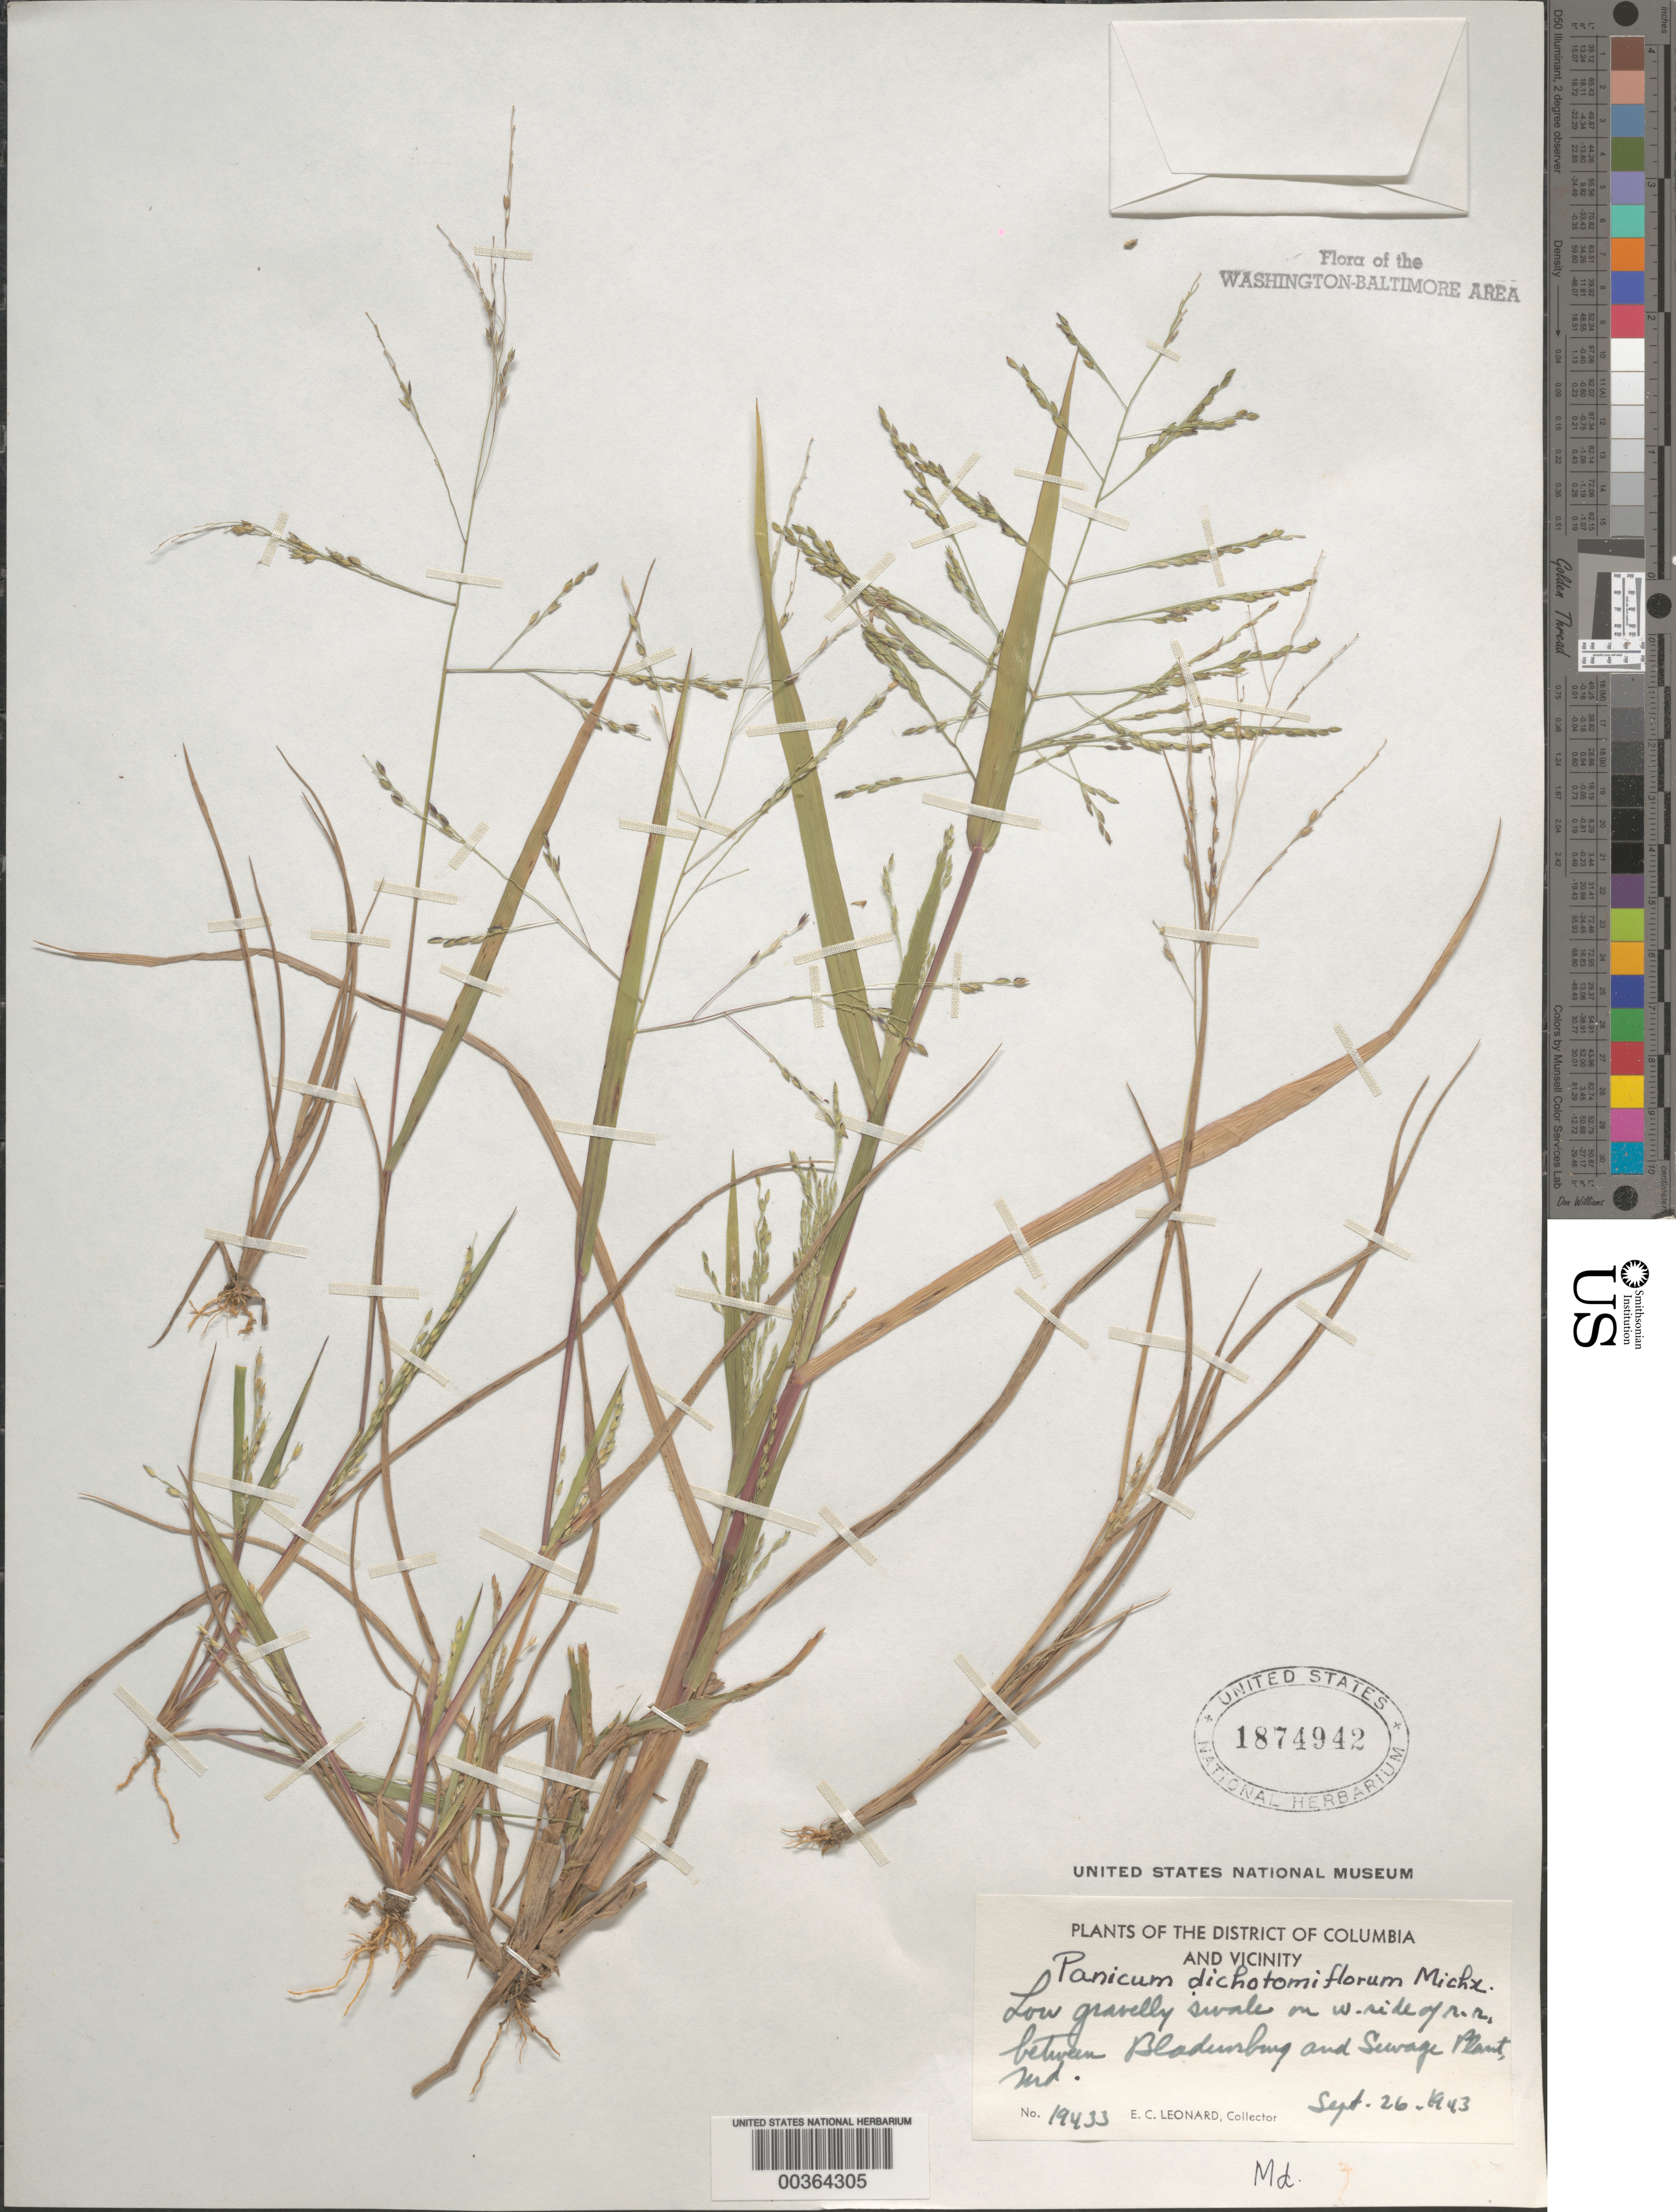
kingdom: Plantae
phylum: Tracheophyta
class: Liliopsida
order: Poales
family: Poaceae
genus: Panicum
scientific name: Panicum dichotomiflorum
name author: Michx.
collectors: E. C. Leonard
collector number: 19433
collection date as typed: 26 Sep 1943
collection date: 1943-09-26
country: United States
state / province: Maryland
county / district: Prince George's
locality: Bladensburg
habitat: Low gravelly swale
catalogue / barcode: US 1874942